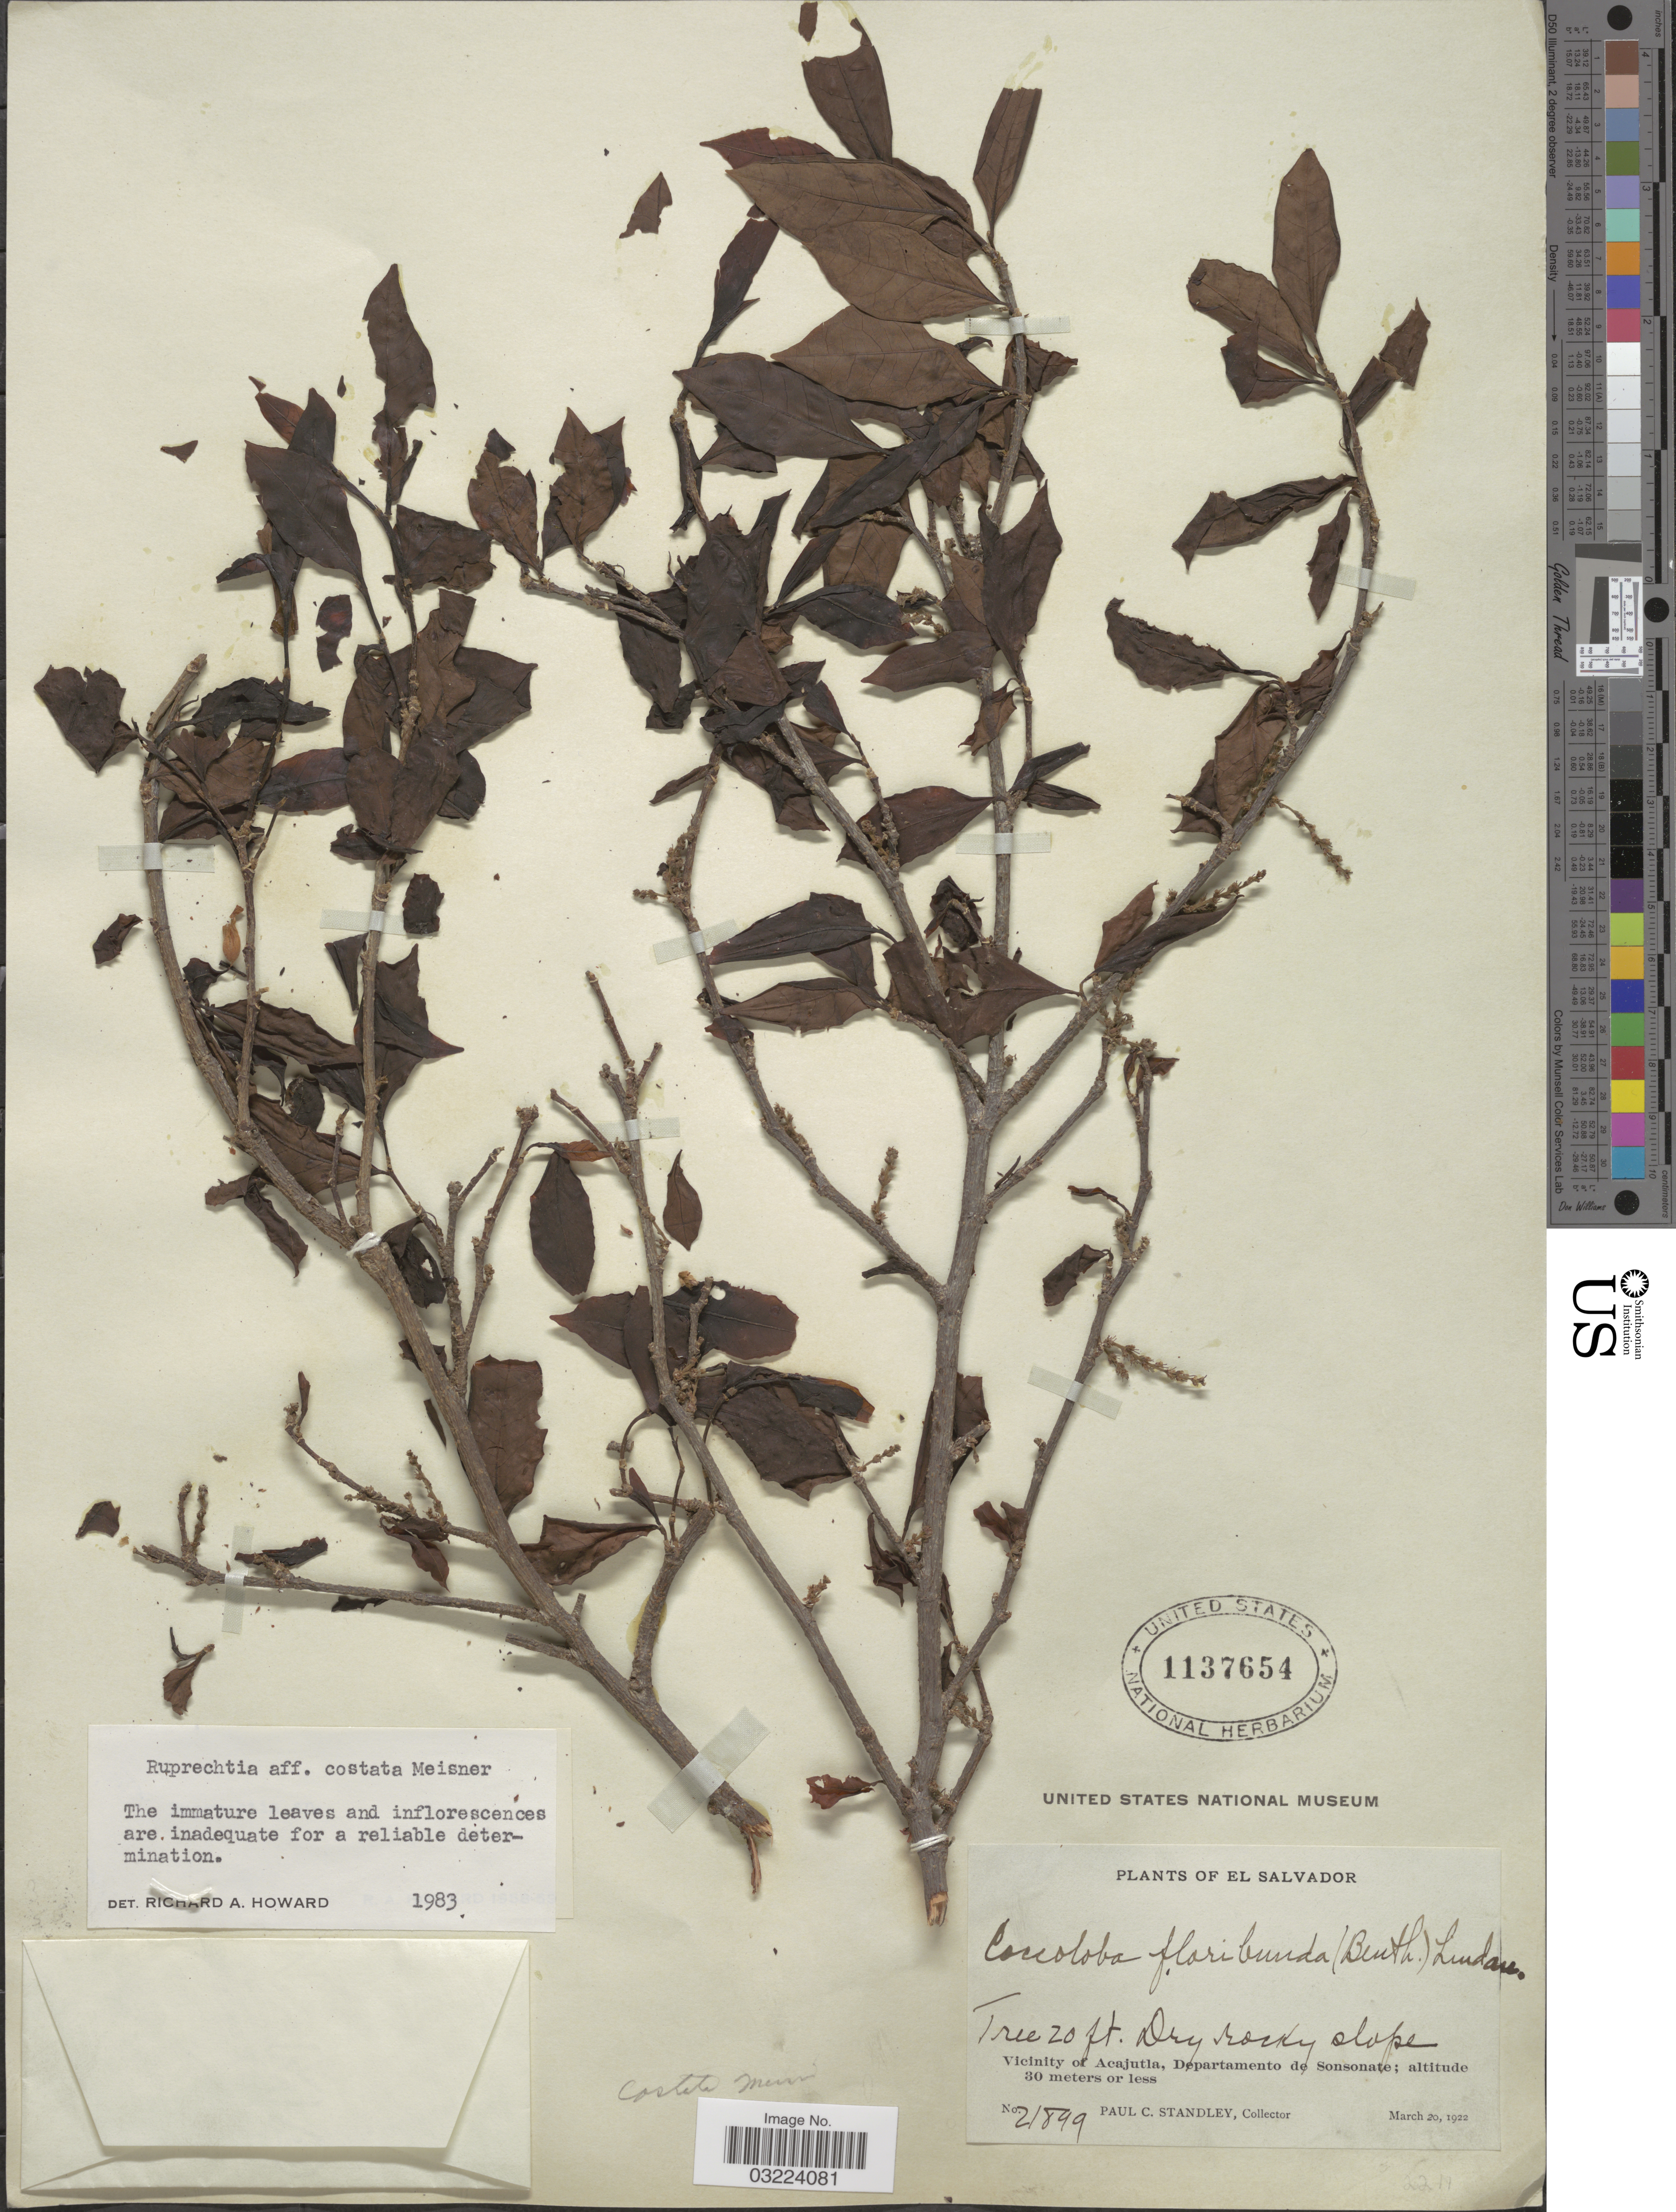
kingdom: Plantae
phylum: Tracheophyta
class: Magnoliopsida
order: Caryophyllales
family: Polygonaceae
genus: Ruprechtia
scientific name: Ruprechtia costata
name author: Meisn.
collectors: P. C. Standley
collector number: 21899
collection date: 1922-03-20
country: El Salvador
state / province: Sonsonate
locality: Vicinity of Acajutla, Departamento de Sonsonate.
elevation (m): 30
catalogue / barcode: US 1137654